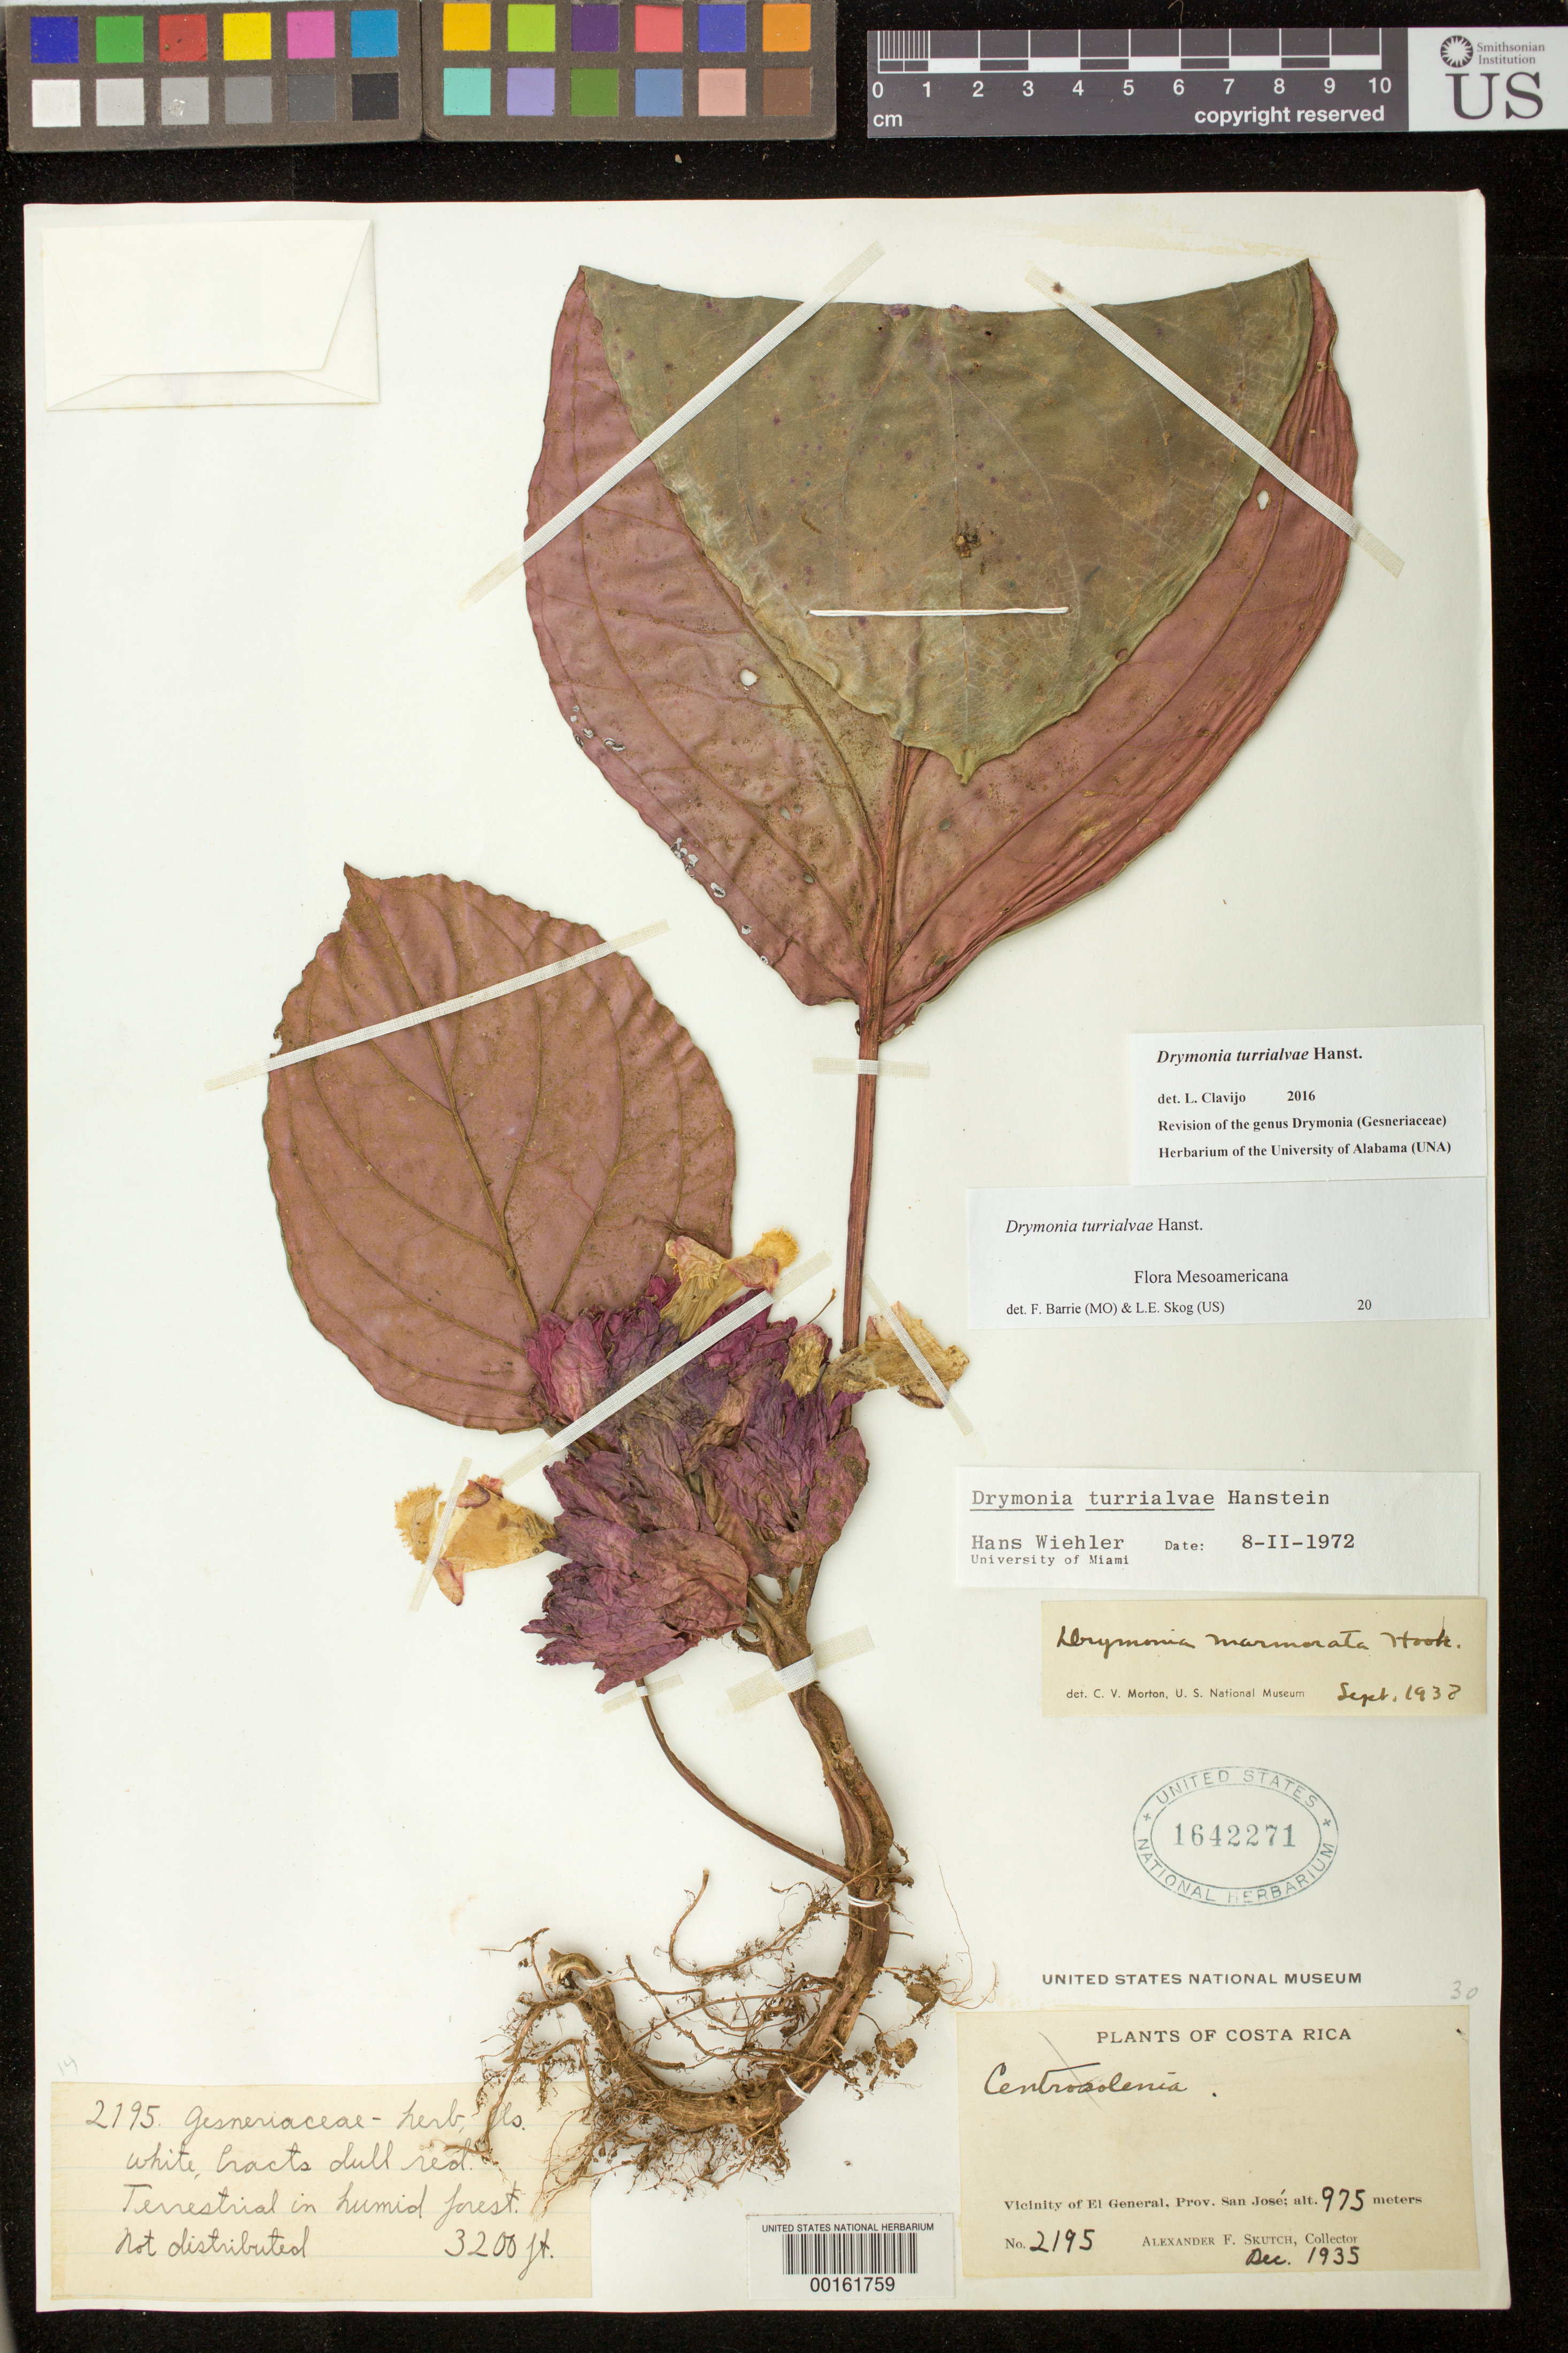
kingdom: Plantae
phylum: Tracheophyta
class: Magnoliopsida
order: Lamiales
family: Gesneriaceae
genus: Drymonia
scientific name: Drymonia turrialvae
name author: Hanst.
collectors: A. F. Skutch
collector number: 2195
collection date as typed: Dec 1935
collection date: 1935-12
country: Costa Rica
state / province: San José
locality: Vicinity of El General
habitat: Humid forest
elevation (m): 975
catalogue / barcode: US 1642271